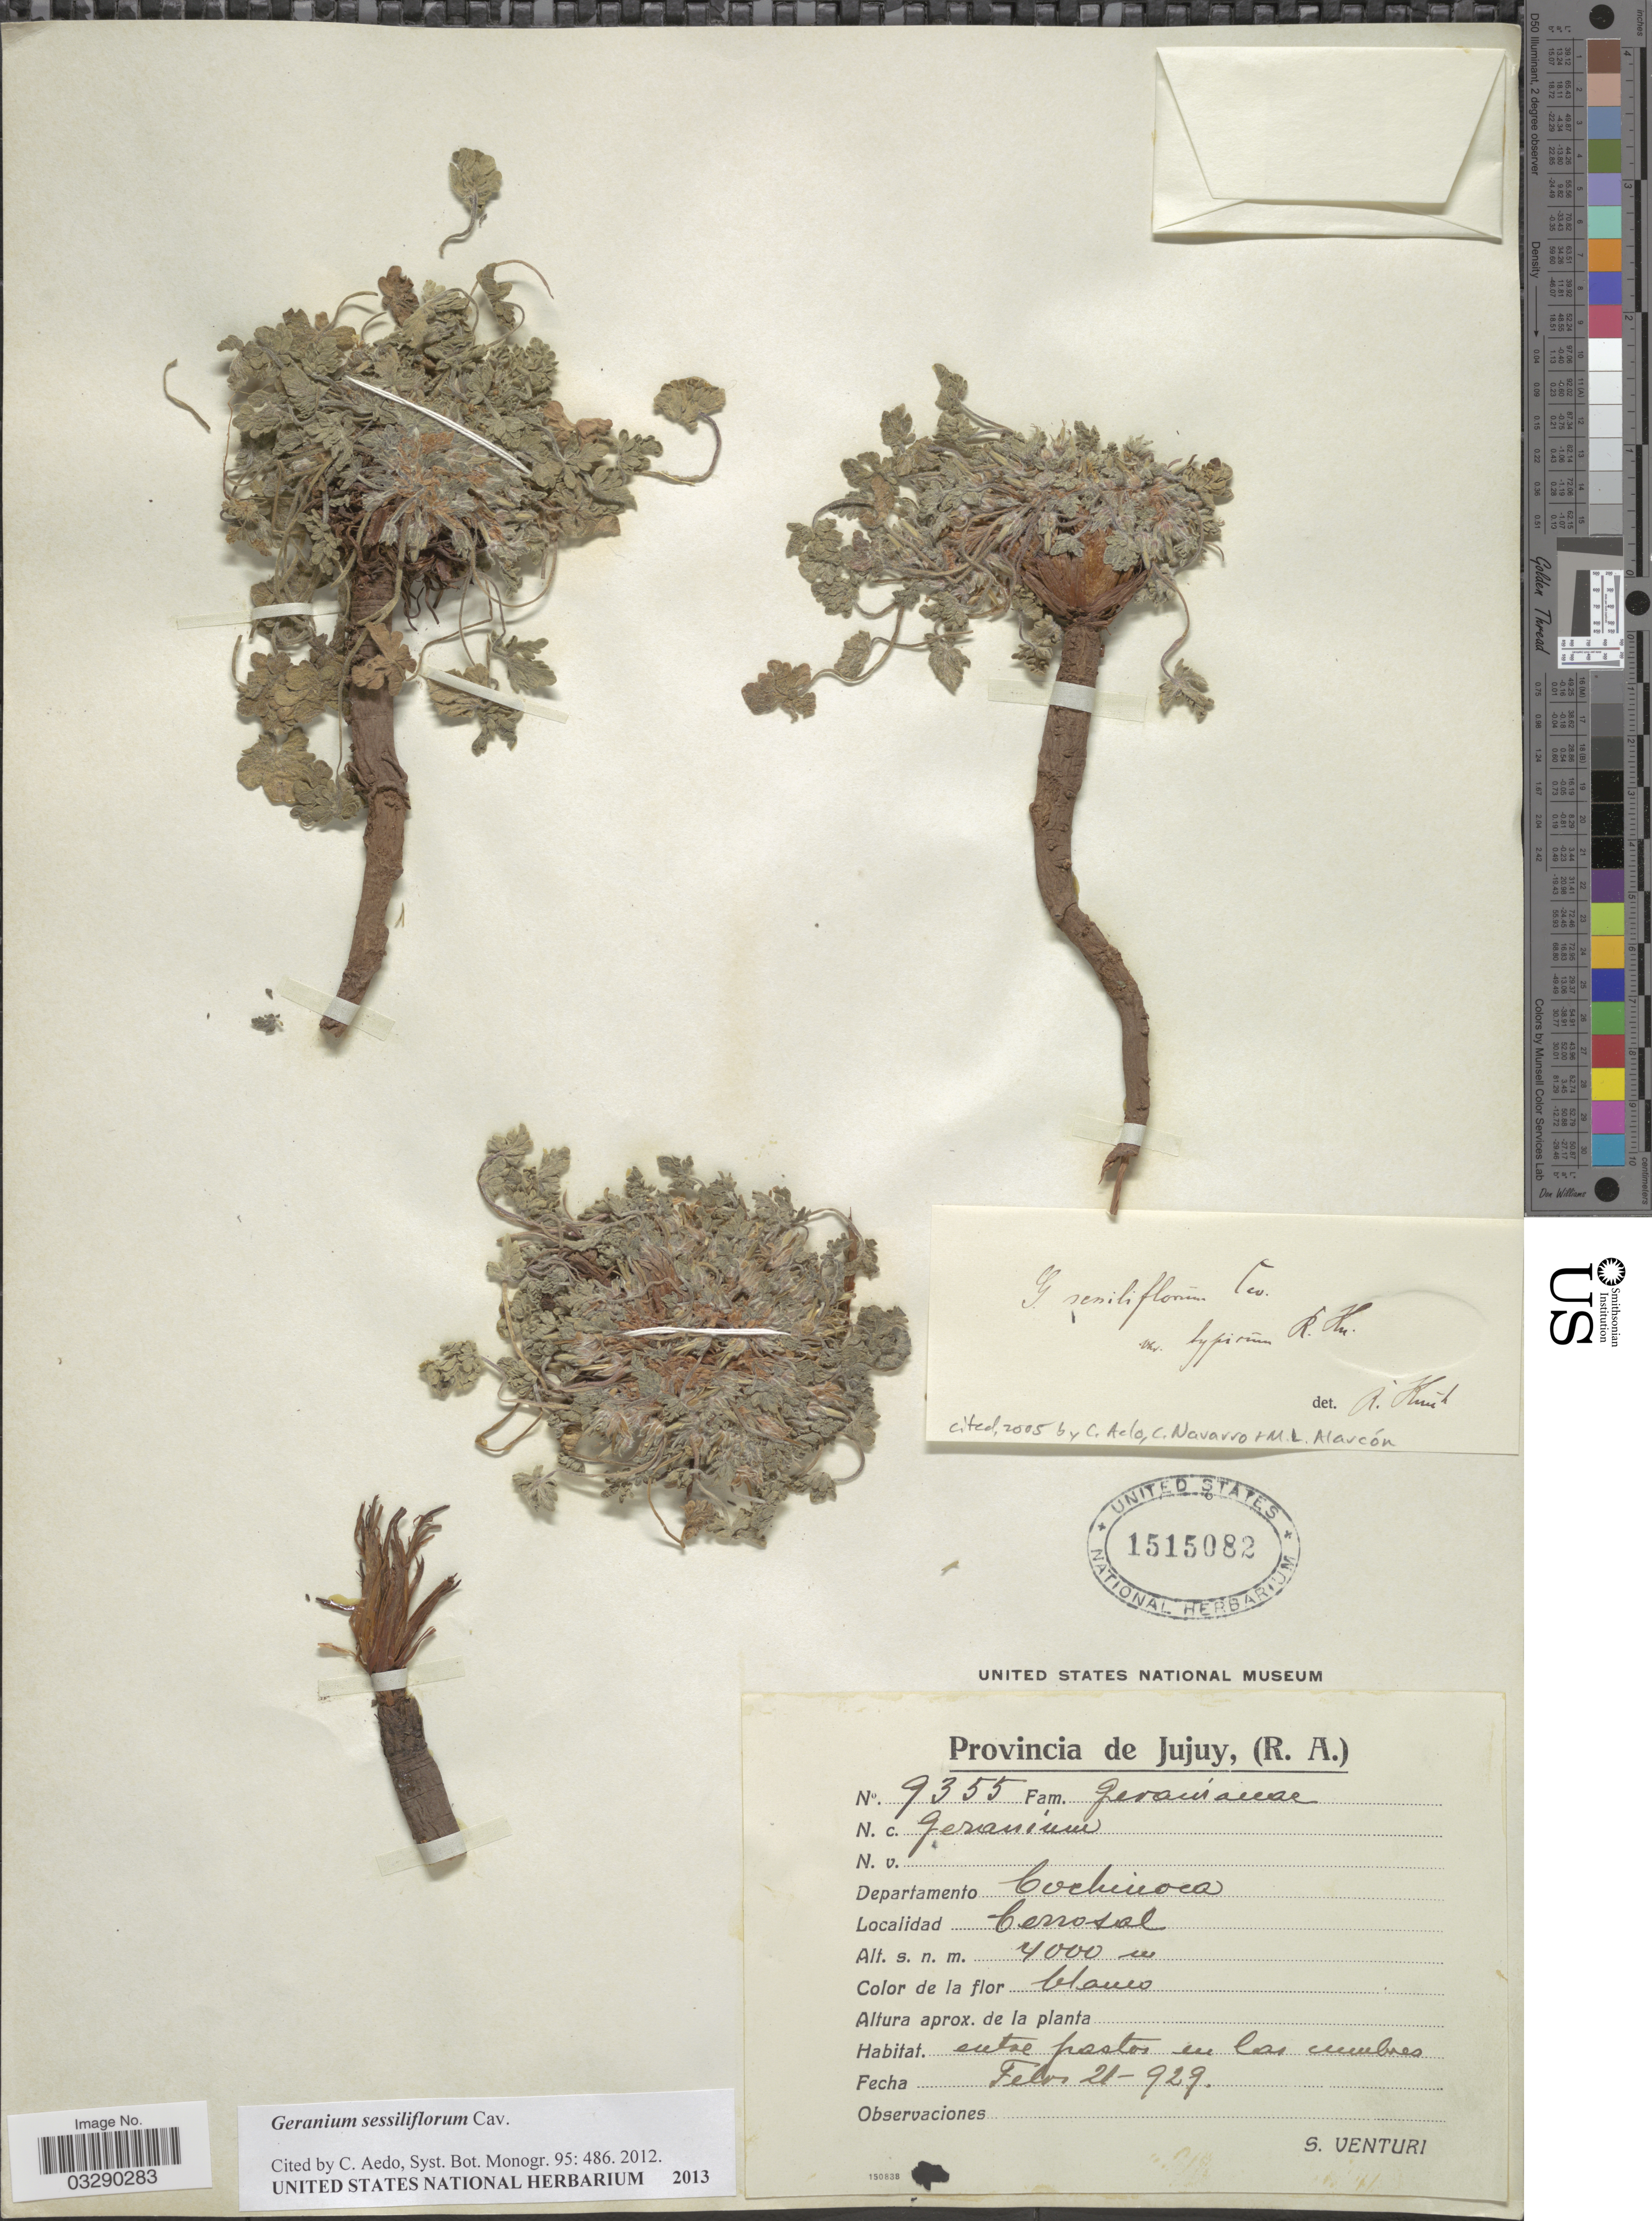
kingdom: Plantae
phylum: Tracheophyta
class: Magnoliopsida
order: Geraniales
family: Geraniaceae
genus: Geranium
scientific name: Geranium sessiliflorum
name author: Cav.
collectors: S. Venturi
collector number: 9355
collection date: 1929-02-21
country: Argentina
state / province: Jujuy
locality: Departamento Cochinoca. Cerro Sal,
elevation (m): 4000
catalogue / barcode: US 1515082